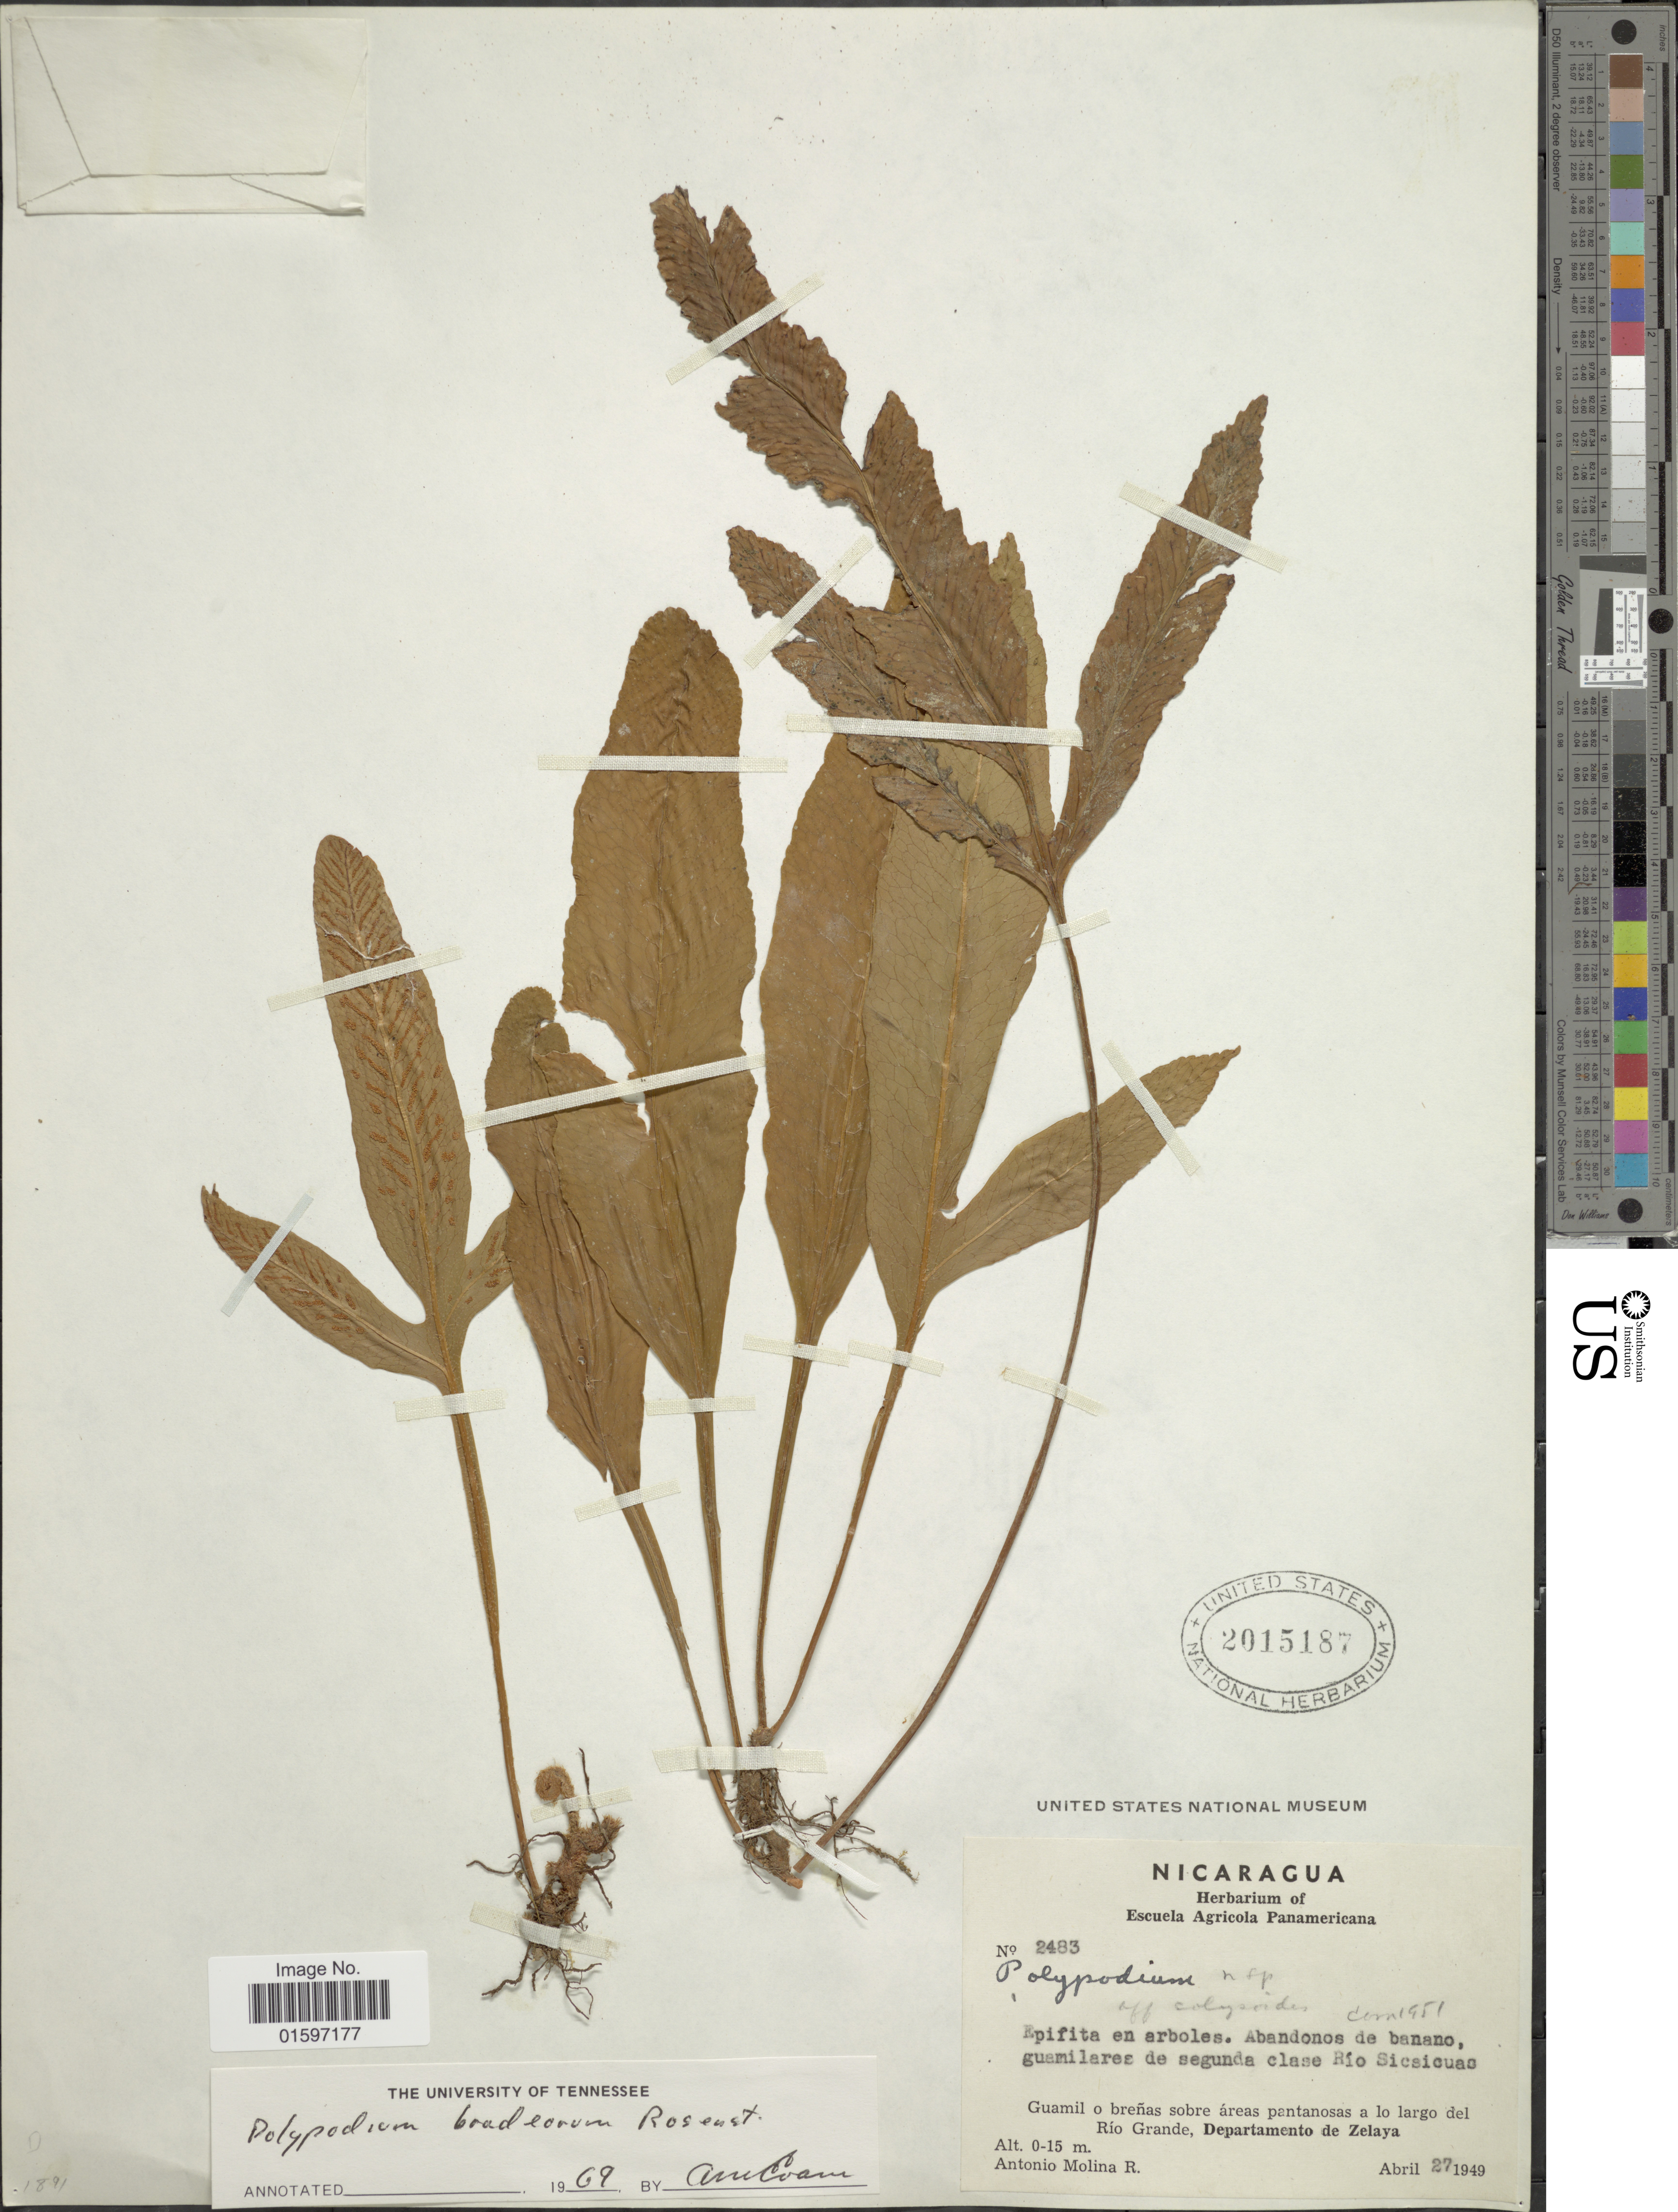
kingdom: Plantae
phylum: Tracheophyta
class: Polypodiopsida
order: Polypodiales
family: Polypodiaceae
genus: Pleopeltis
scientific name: Pleopeltis bradeorum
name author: (Rosenst.)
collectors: A. Molina R.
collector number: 2483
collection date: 1949-04-27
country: Nicaragua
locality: Abandonos de banano, guamilares de seguna clase Río Sicsicuas, Guamil o breñas sobre áreas pantanosas a lo largo del Río Grande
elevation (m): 0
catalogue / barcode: US 2015187